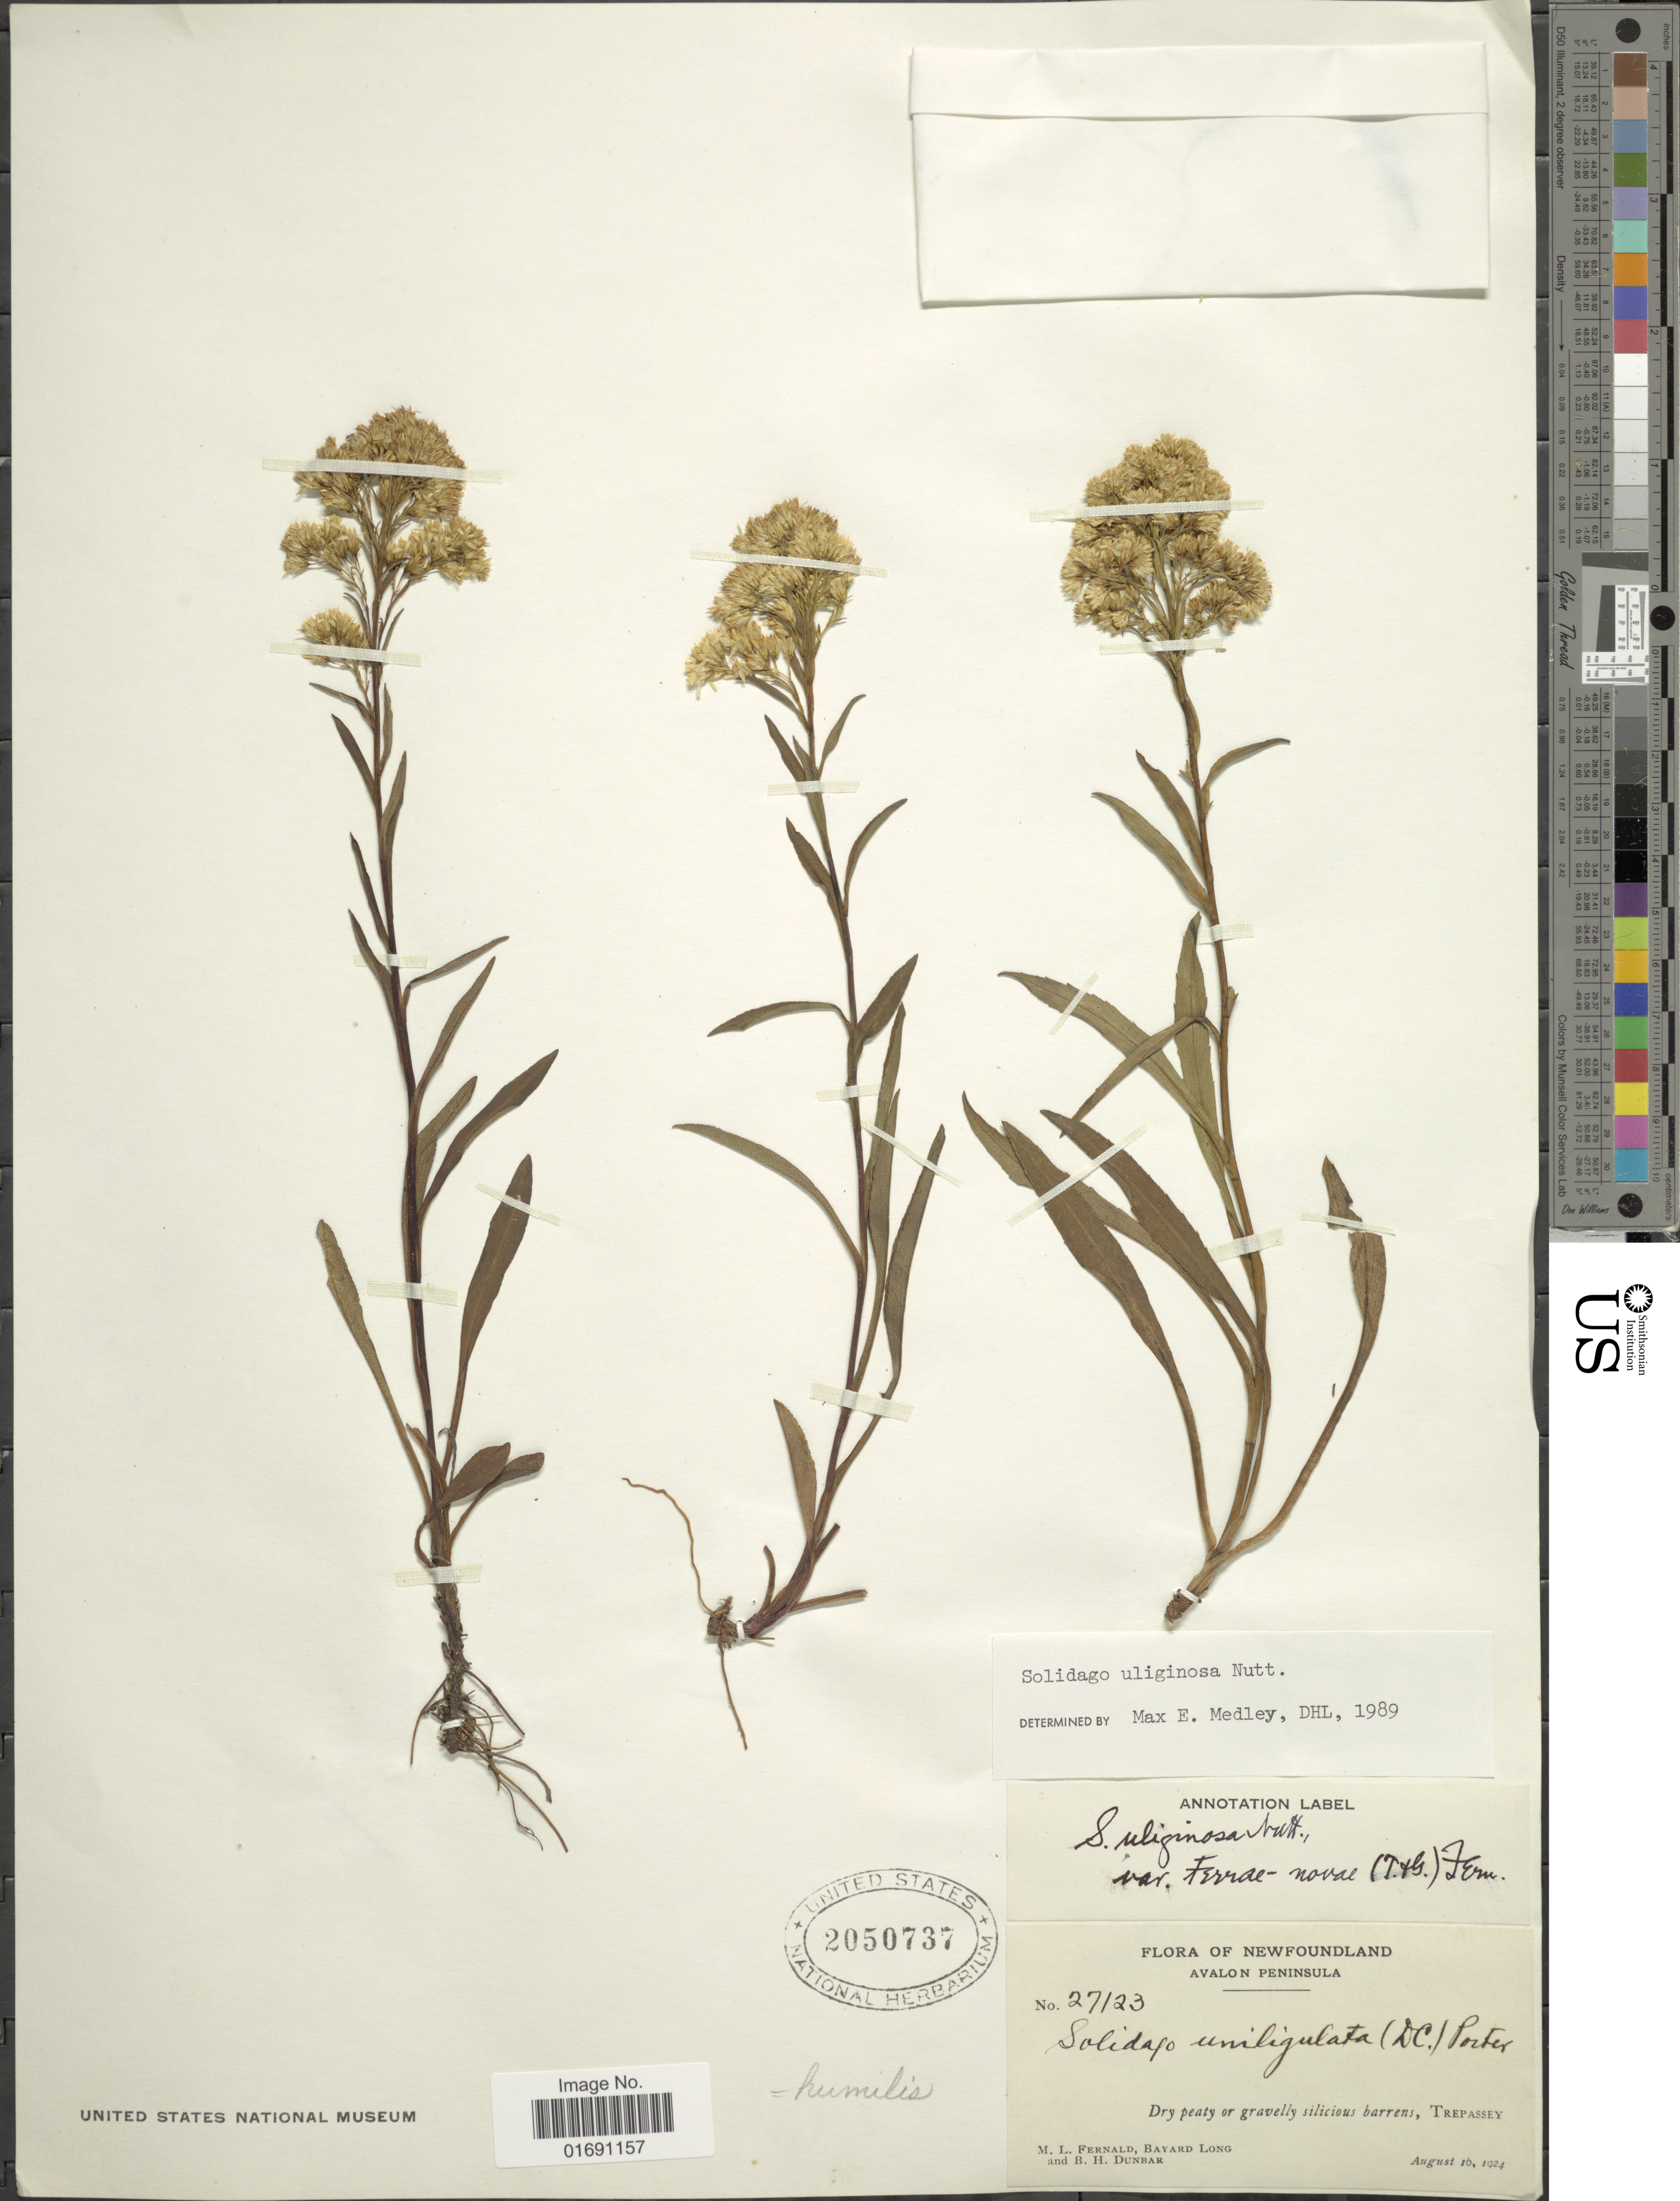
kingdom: Plantae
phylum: Tracheophyta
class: Magnoliopsida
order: Asterales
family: Asteraceae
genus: Solidago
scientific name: Solidago uliginosa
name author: Nutt.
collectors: M. L. Fernald, B. Long & B. Dunbar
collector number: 27123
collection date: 1924-08-16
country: Canada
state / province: Newfoundland and Labrador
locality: Avalon Peninsula, Dry peaty or gravelly silicious barrens, Trepassey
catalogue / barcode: US 2050737